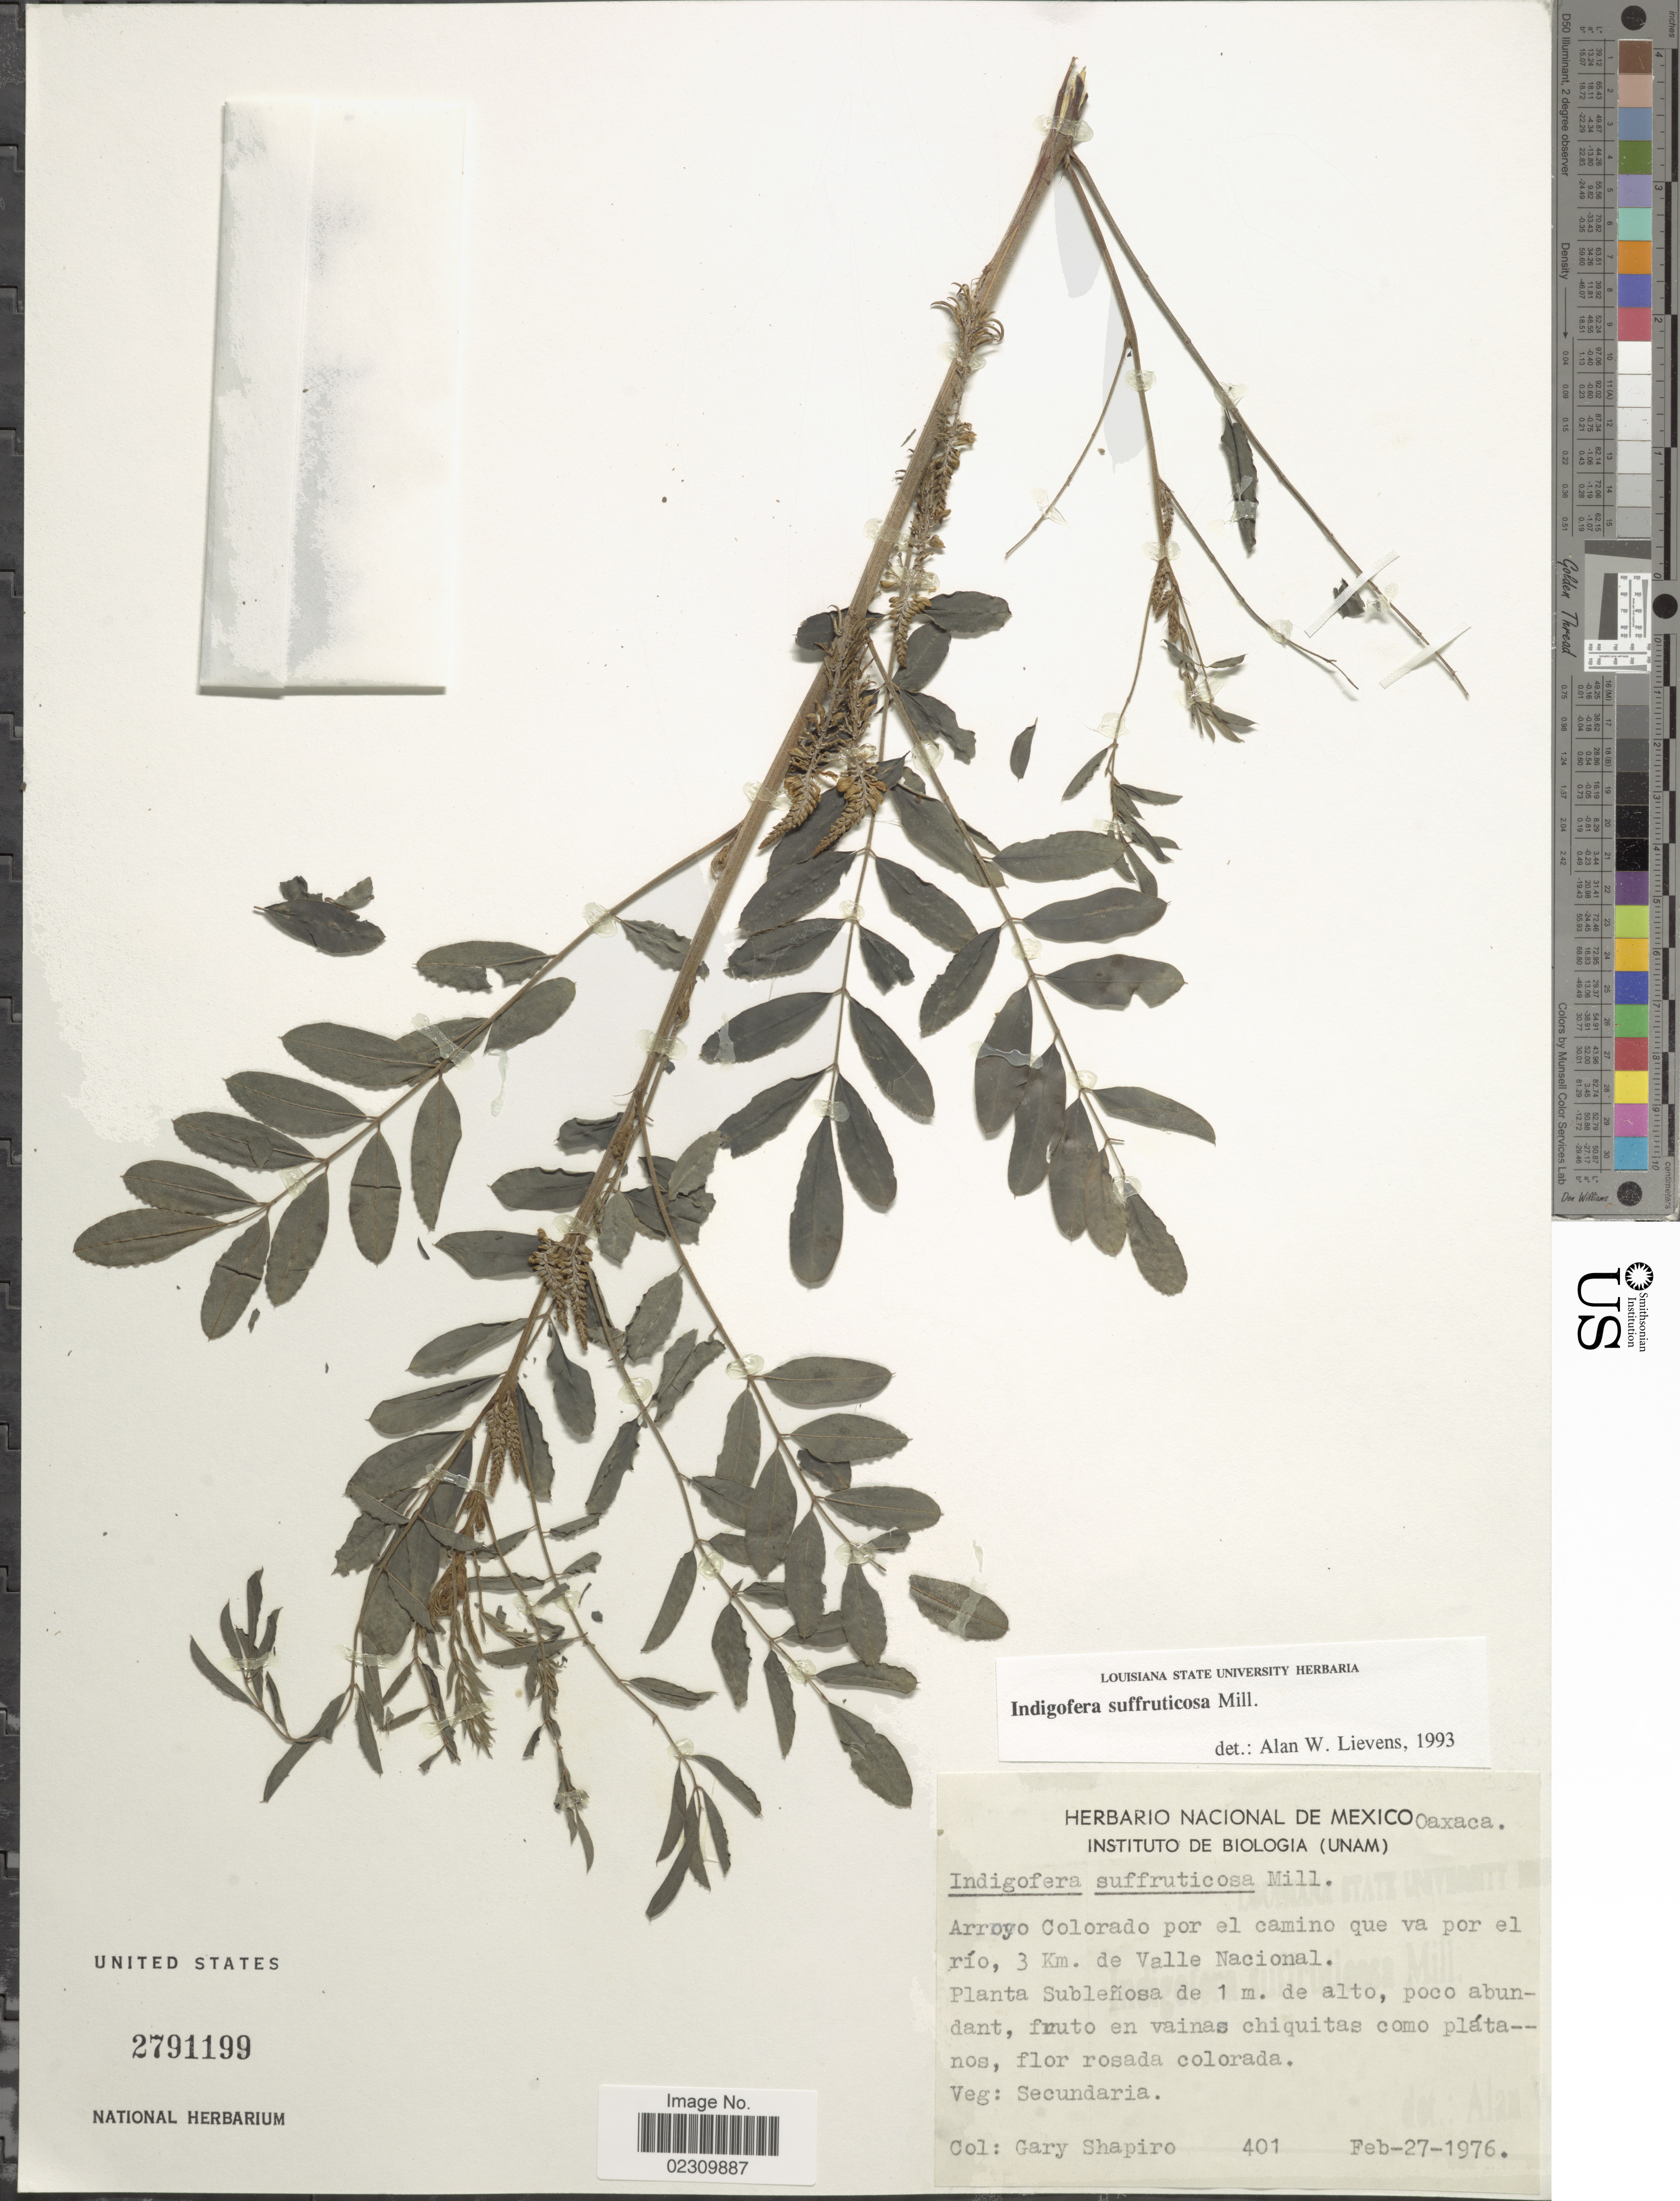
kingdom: Plantae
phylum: Tracheophyta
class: Magnoliopsida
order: Fabales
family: Fabaceae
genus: Indigofera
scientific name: Indigofera suffruticosa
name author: Mill.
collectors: G. Shapiro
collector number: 401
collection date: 1976-02-27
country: Mexico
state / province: Oaxaca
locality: Arroyo Colorado por el camino que va por el rio, 3 km.de Valle Nacional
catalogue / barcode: US 2791199